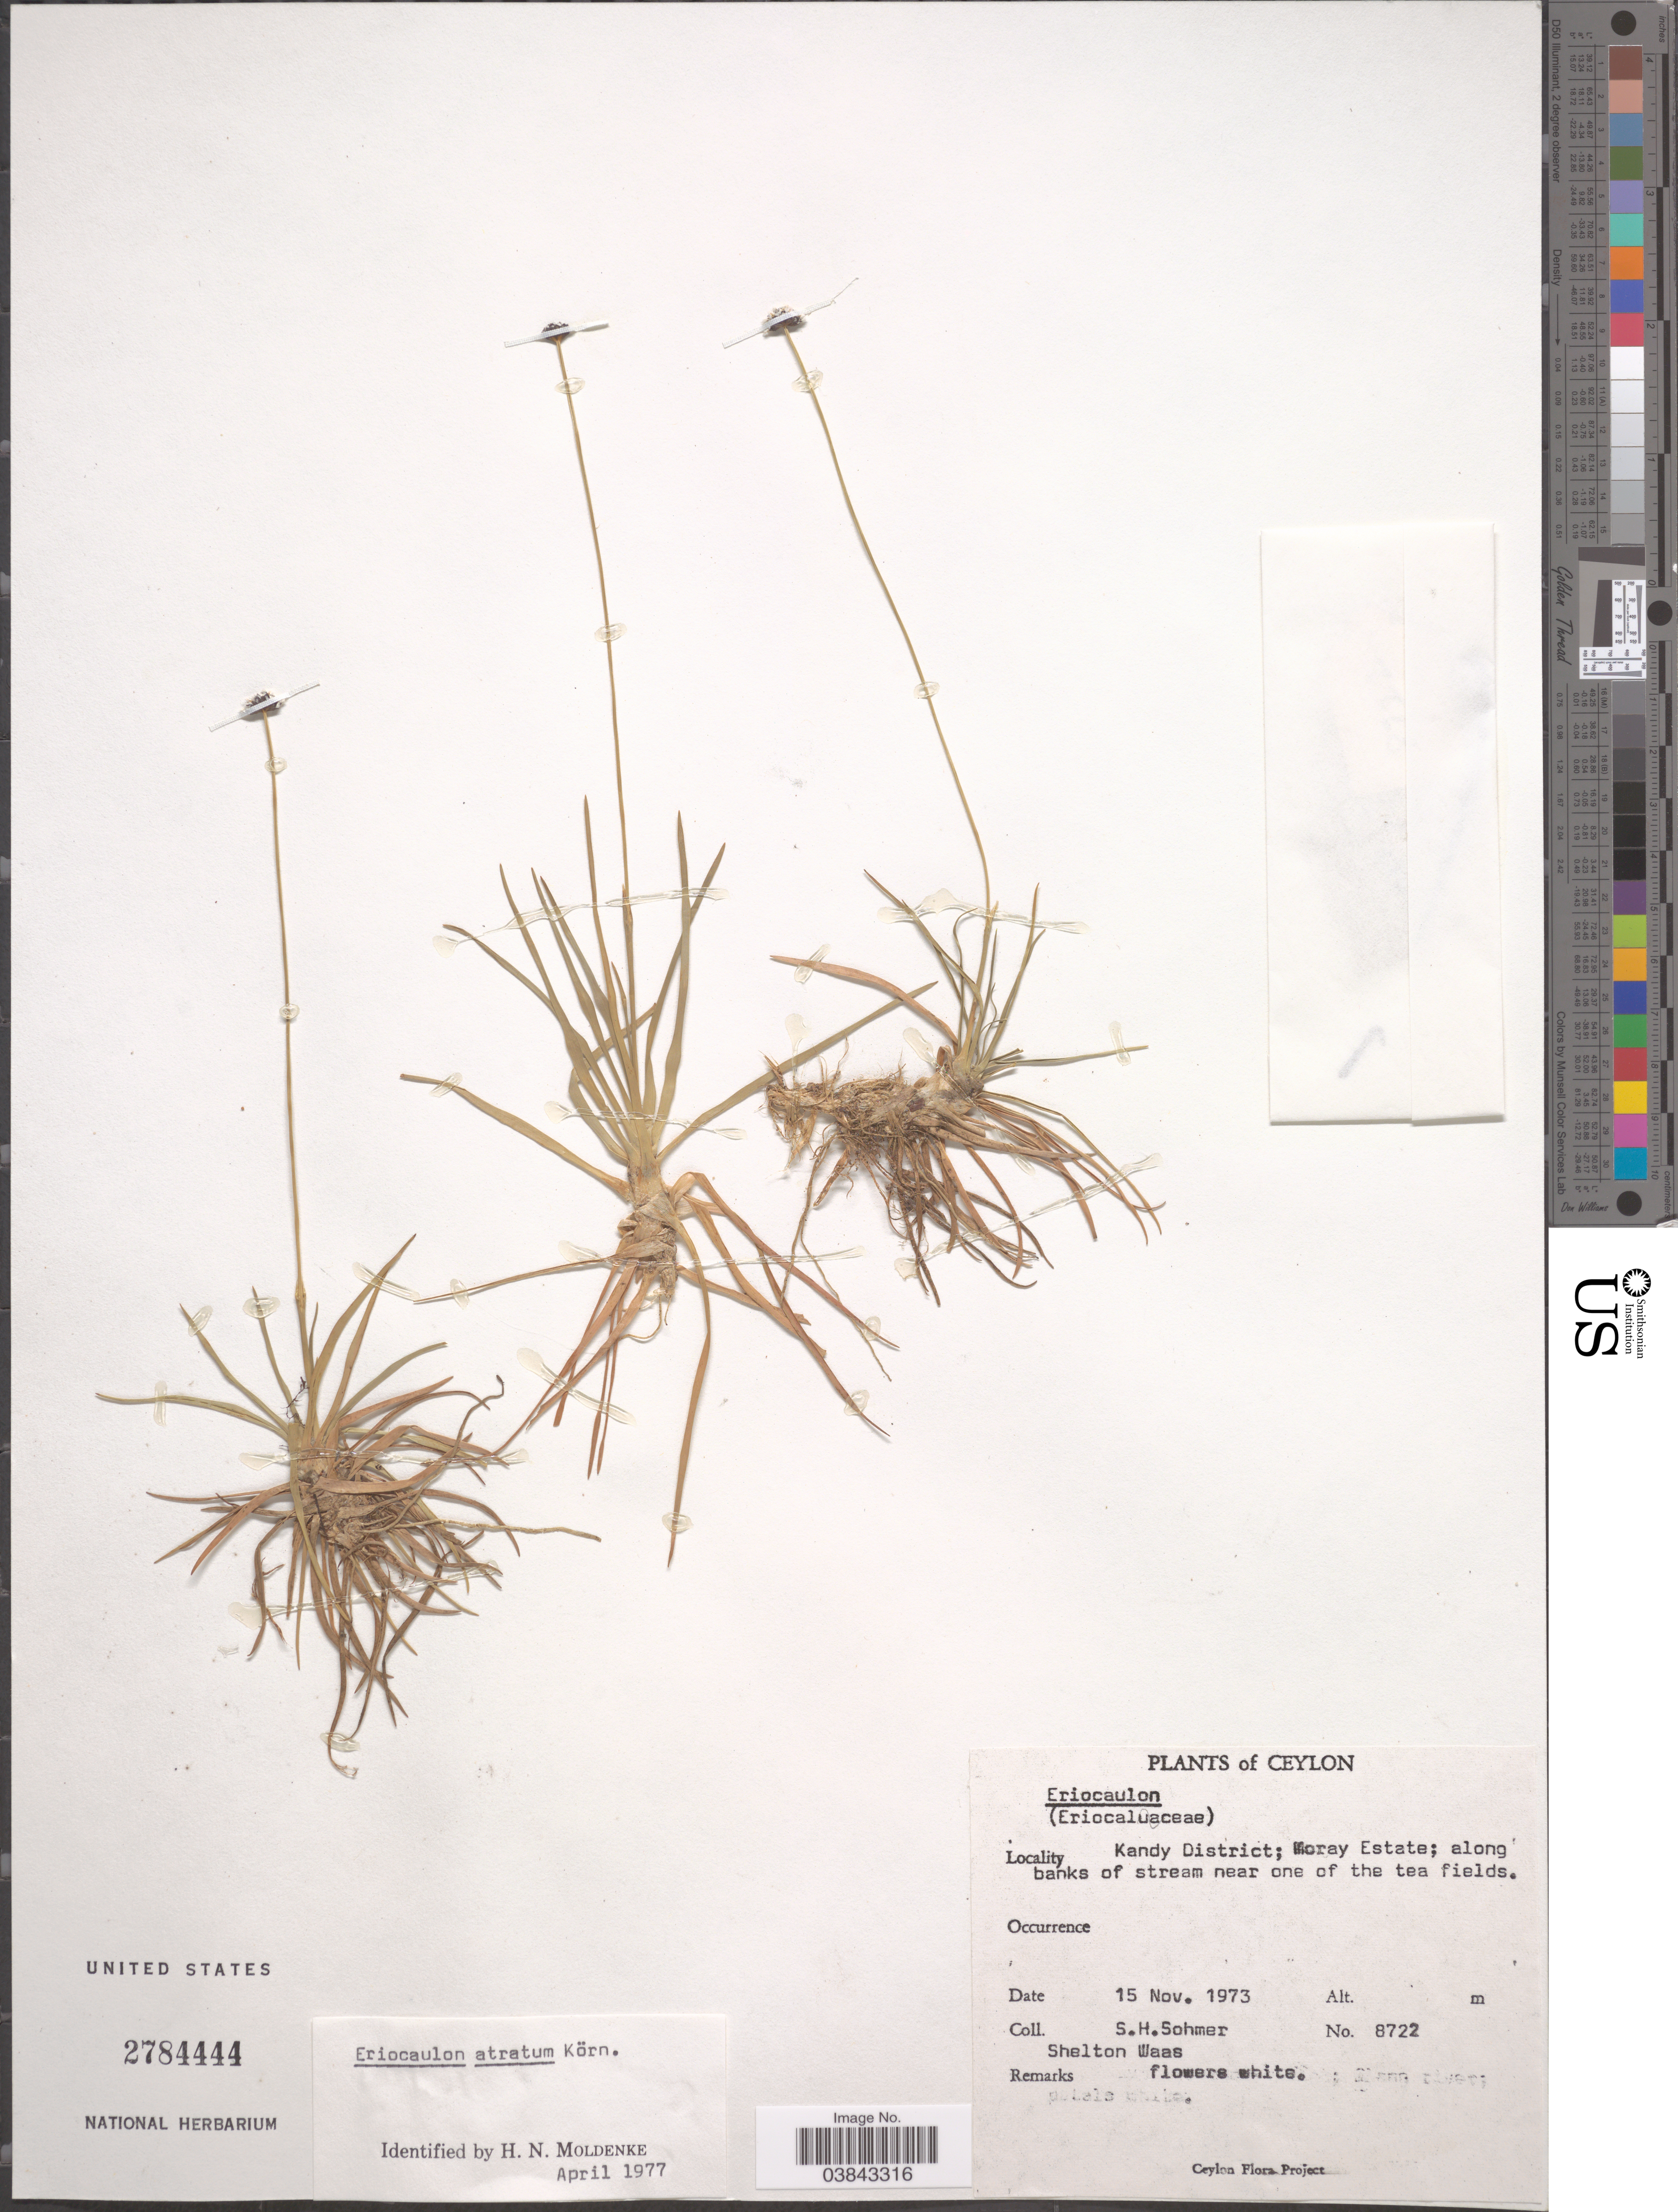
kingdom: Plantae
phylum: Tracheophyta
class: Liliopsida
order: Poales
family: Eriocaulaceae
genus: Eriocaulon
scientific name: Eriocaulon atratum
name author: Körn.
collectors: S. H. Sohmer & S. Waas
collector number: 8722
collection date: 1973-11-15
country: Sri Lanka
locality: Ceylon. Kandy District; Moray Estate; along banks of stream near one of the tea fields.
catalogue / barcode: US 2784444